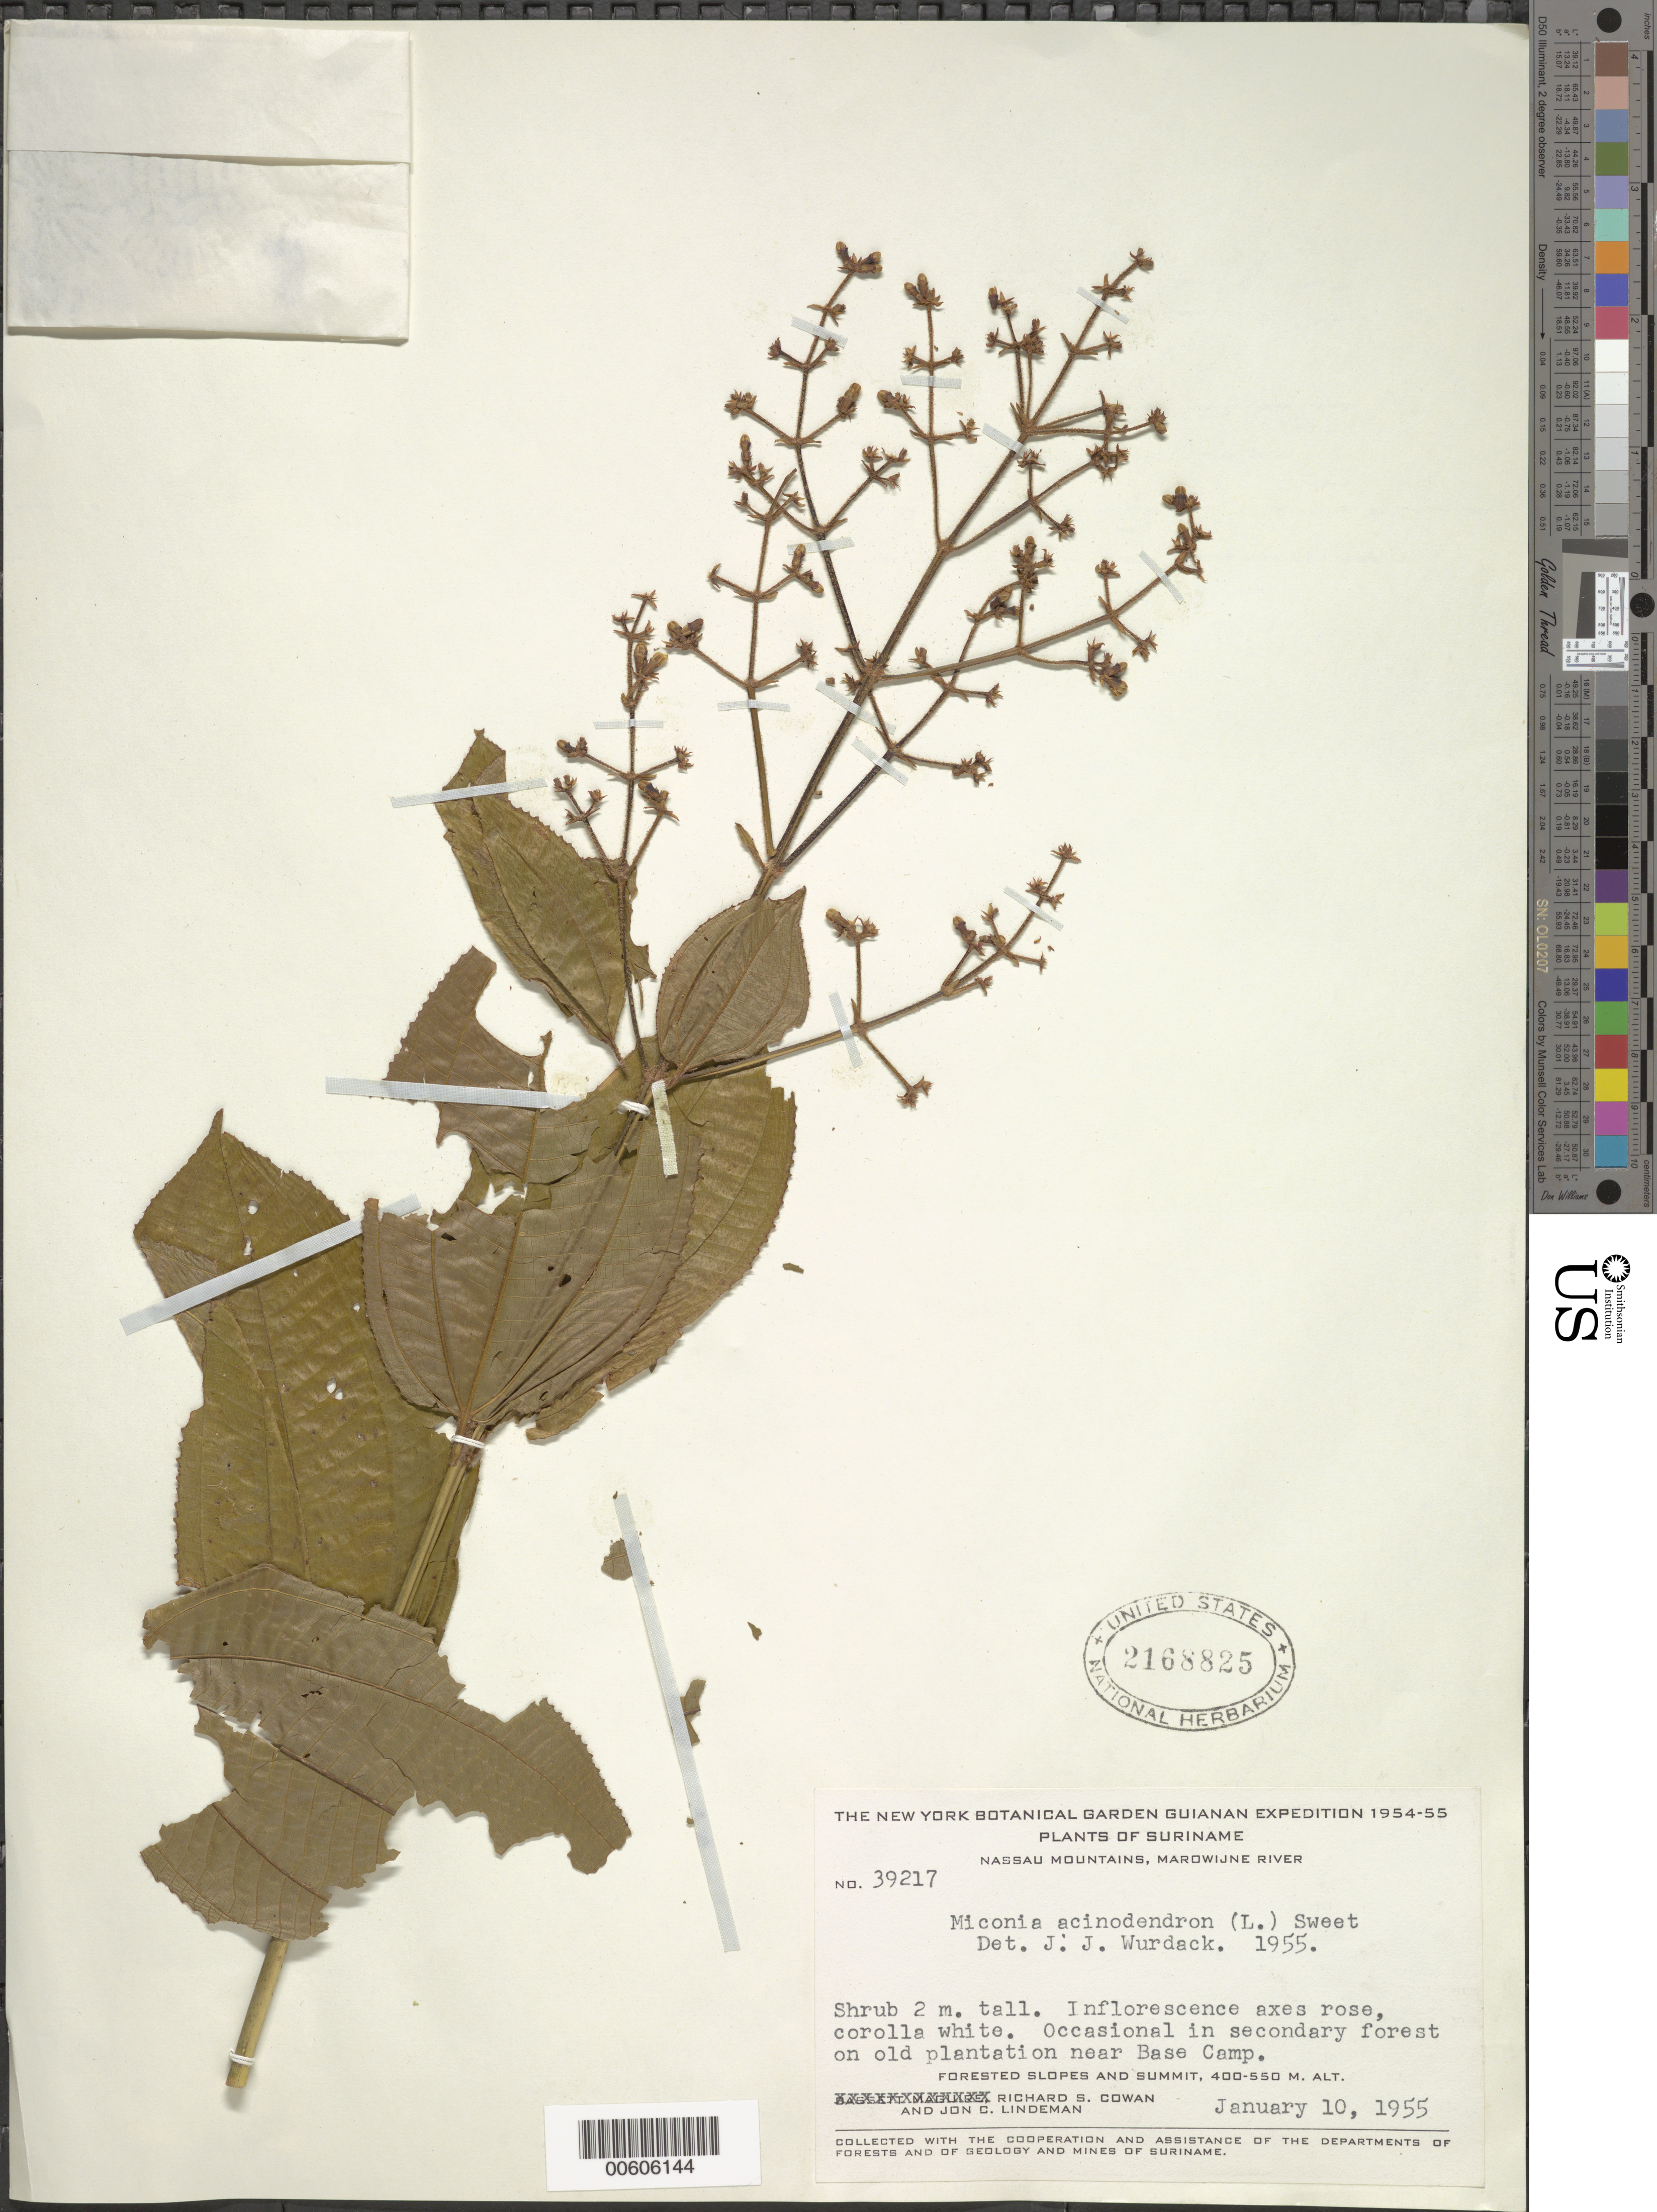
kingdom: Plantae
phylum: Tracheophyta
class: Magnoliopsida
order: Myrtales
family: Melastomataceae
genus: Miconia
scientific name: Miconia acinodendron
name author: (L.) Sweet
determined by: Wurdack, John J., (US), US (UNITED STATES)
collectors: R. S. Cowan & J. C. Lindeman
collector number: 39217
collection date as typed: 10-Jan-55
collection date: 1955-01-10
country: Suriname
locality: Nassau Mts., Marowijne R., near Base Camp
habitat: Secondary forest on old plantation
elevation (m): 400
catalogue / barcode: US 2168825